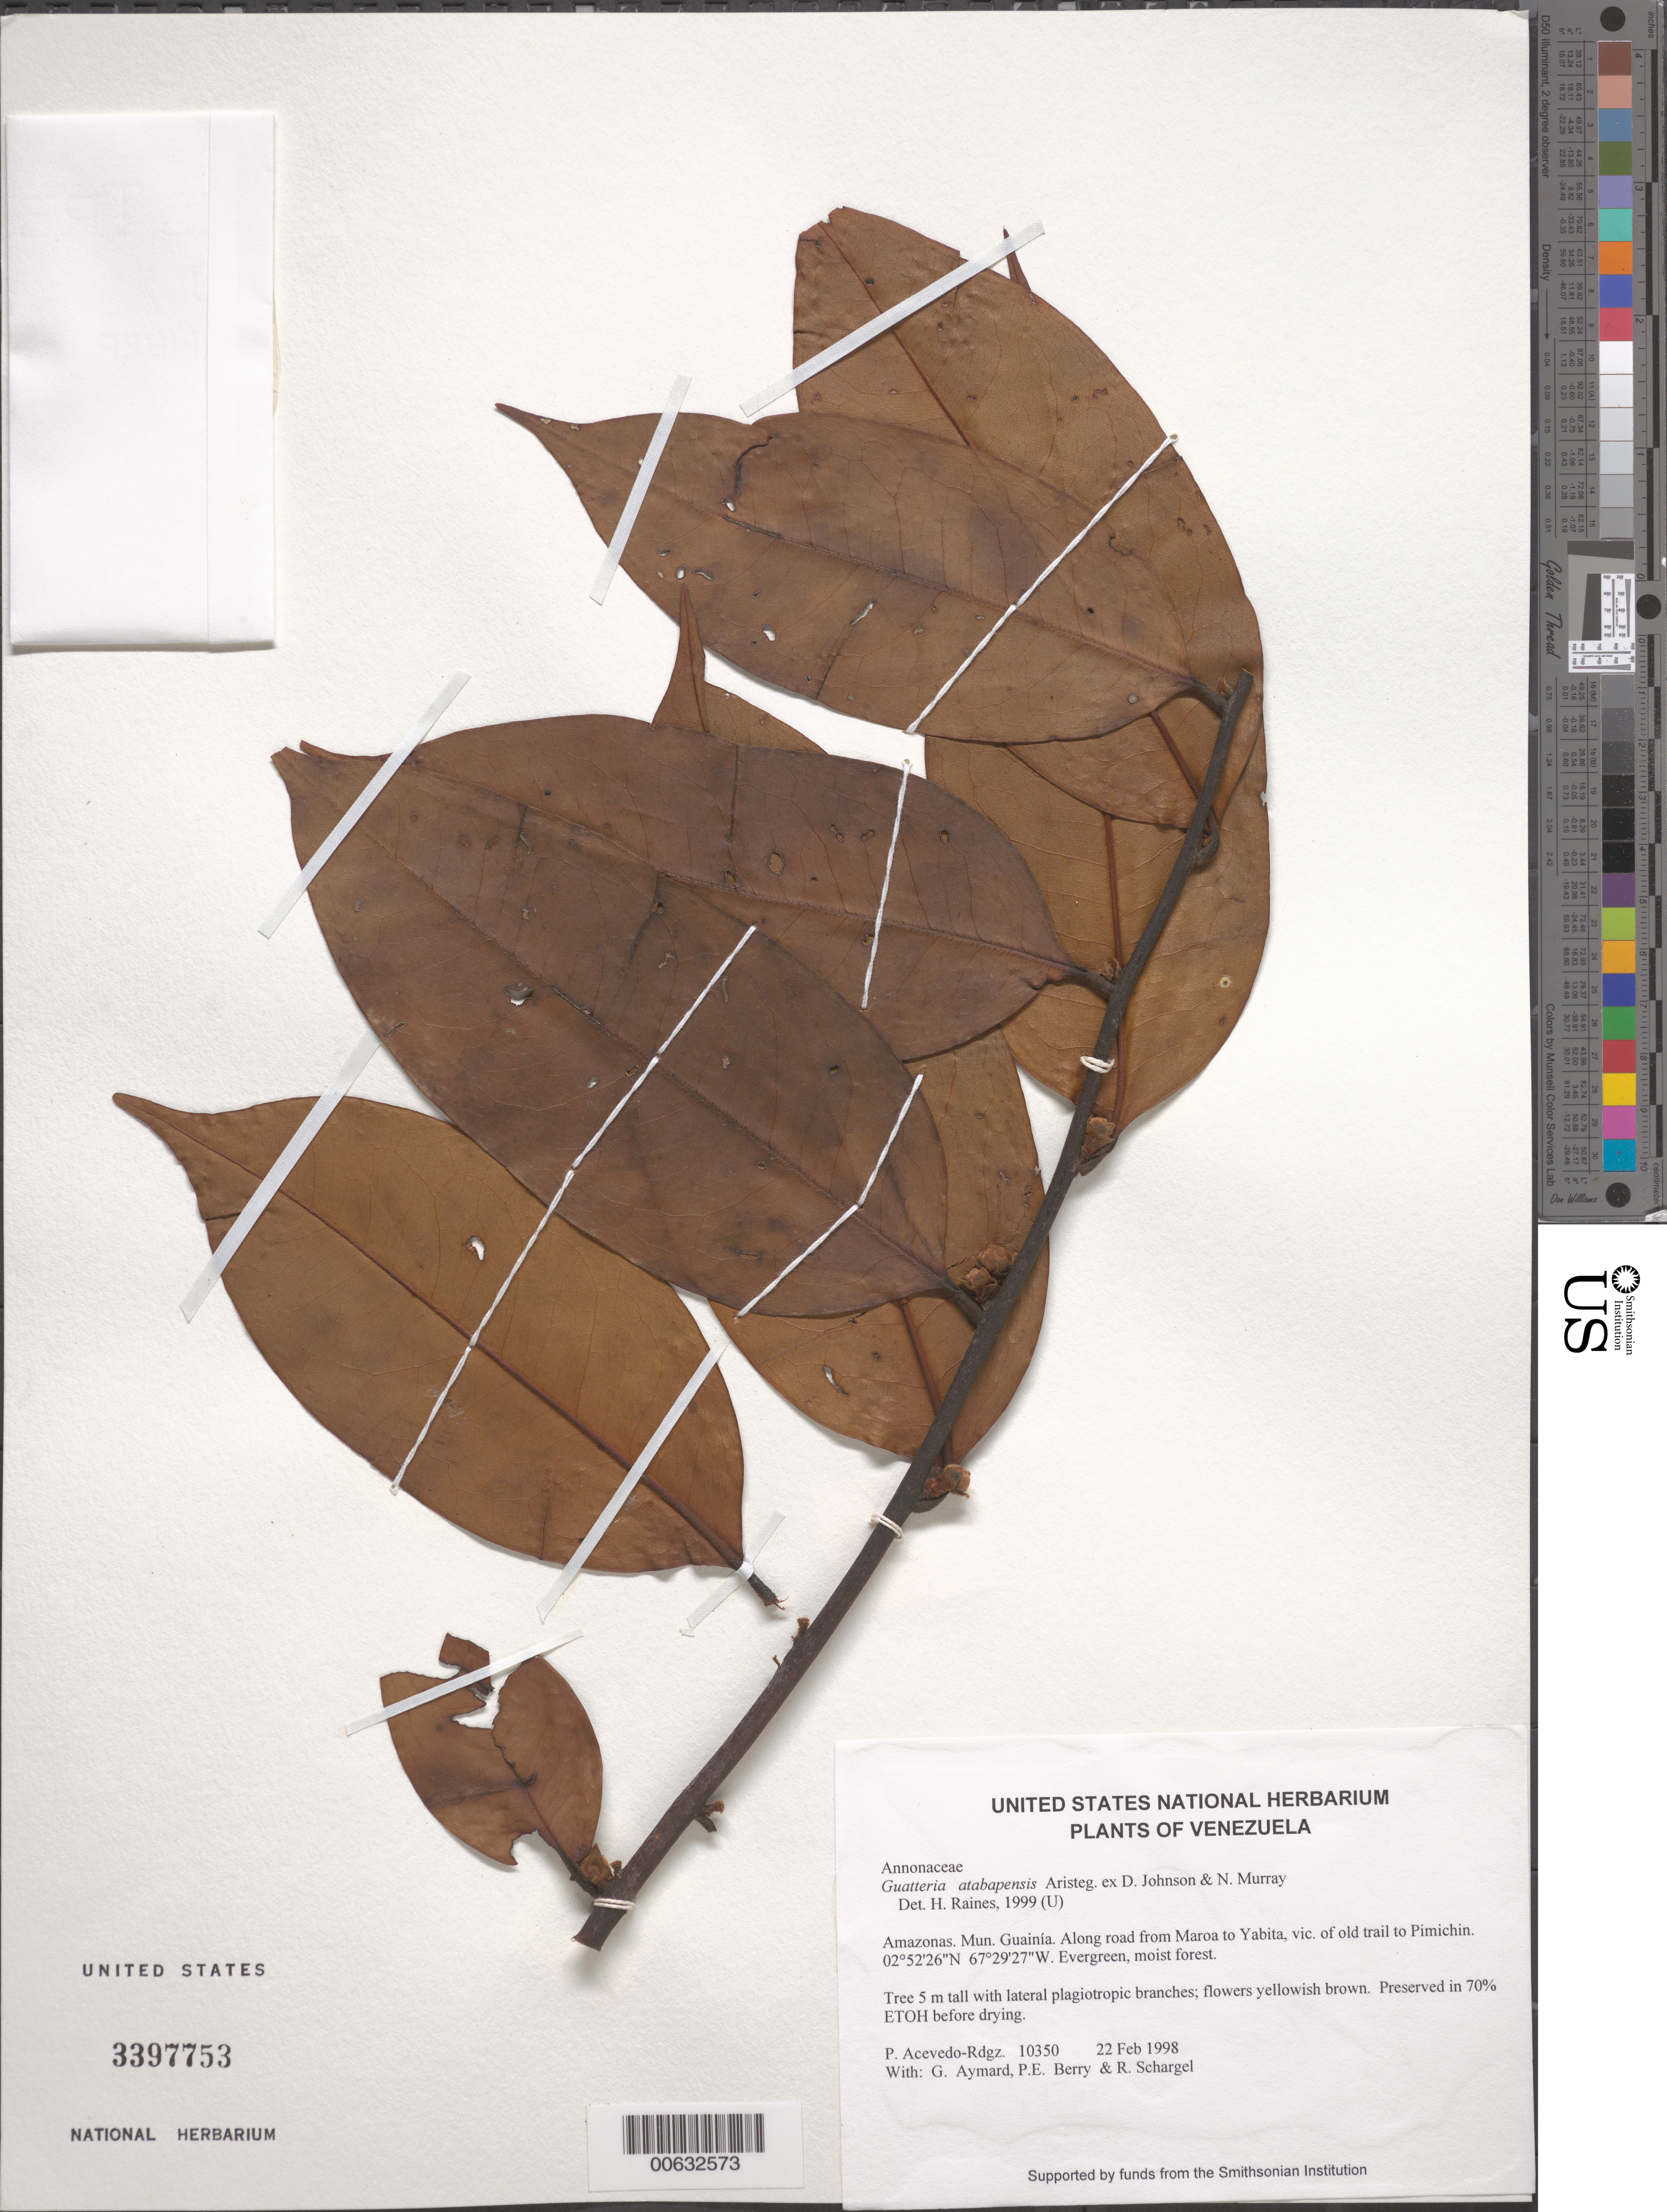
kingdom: Plantae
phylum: Tracheophyta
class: Magnoliopsida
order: Magnoliales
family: Annonaceae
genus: Guatteria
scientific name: Guatteria atabapensis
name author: Aristeg. ex D.M. Johnson & N.A. Murray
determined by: Rainer, H.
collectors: P. Acevedo-Rodr., G. A. Aymard, P. E. Berry & R. Schargel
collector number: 10350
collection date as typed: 22 Feb 1998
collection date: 1998-02-22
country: Venezuela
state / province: Amazonas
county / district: Maroa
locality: Along road from Maroa to Yabita, vic. of old trail to Pimichin.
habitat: Evergreen, moist forest.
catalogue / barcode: US 3397753